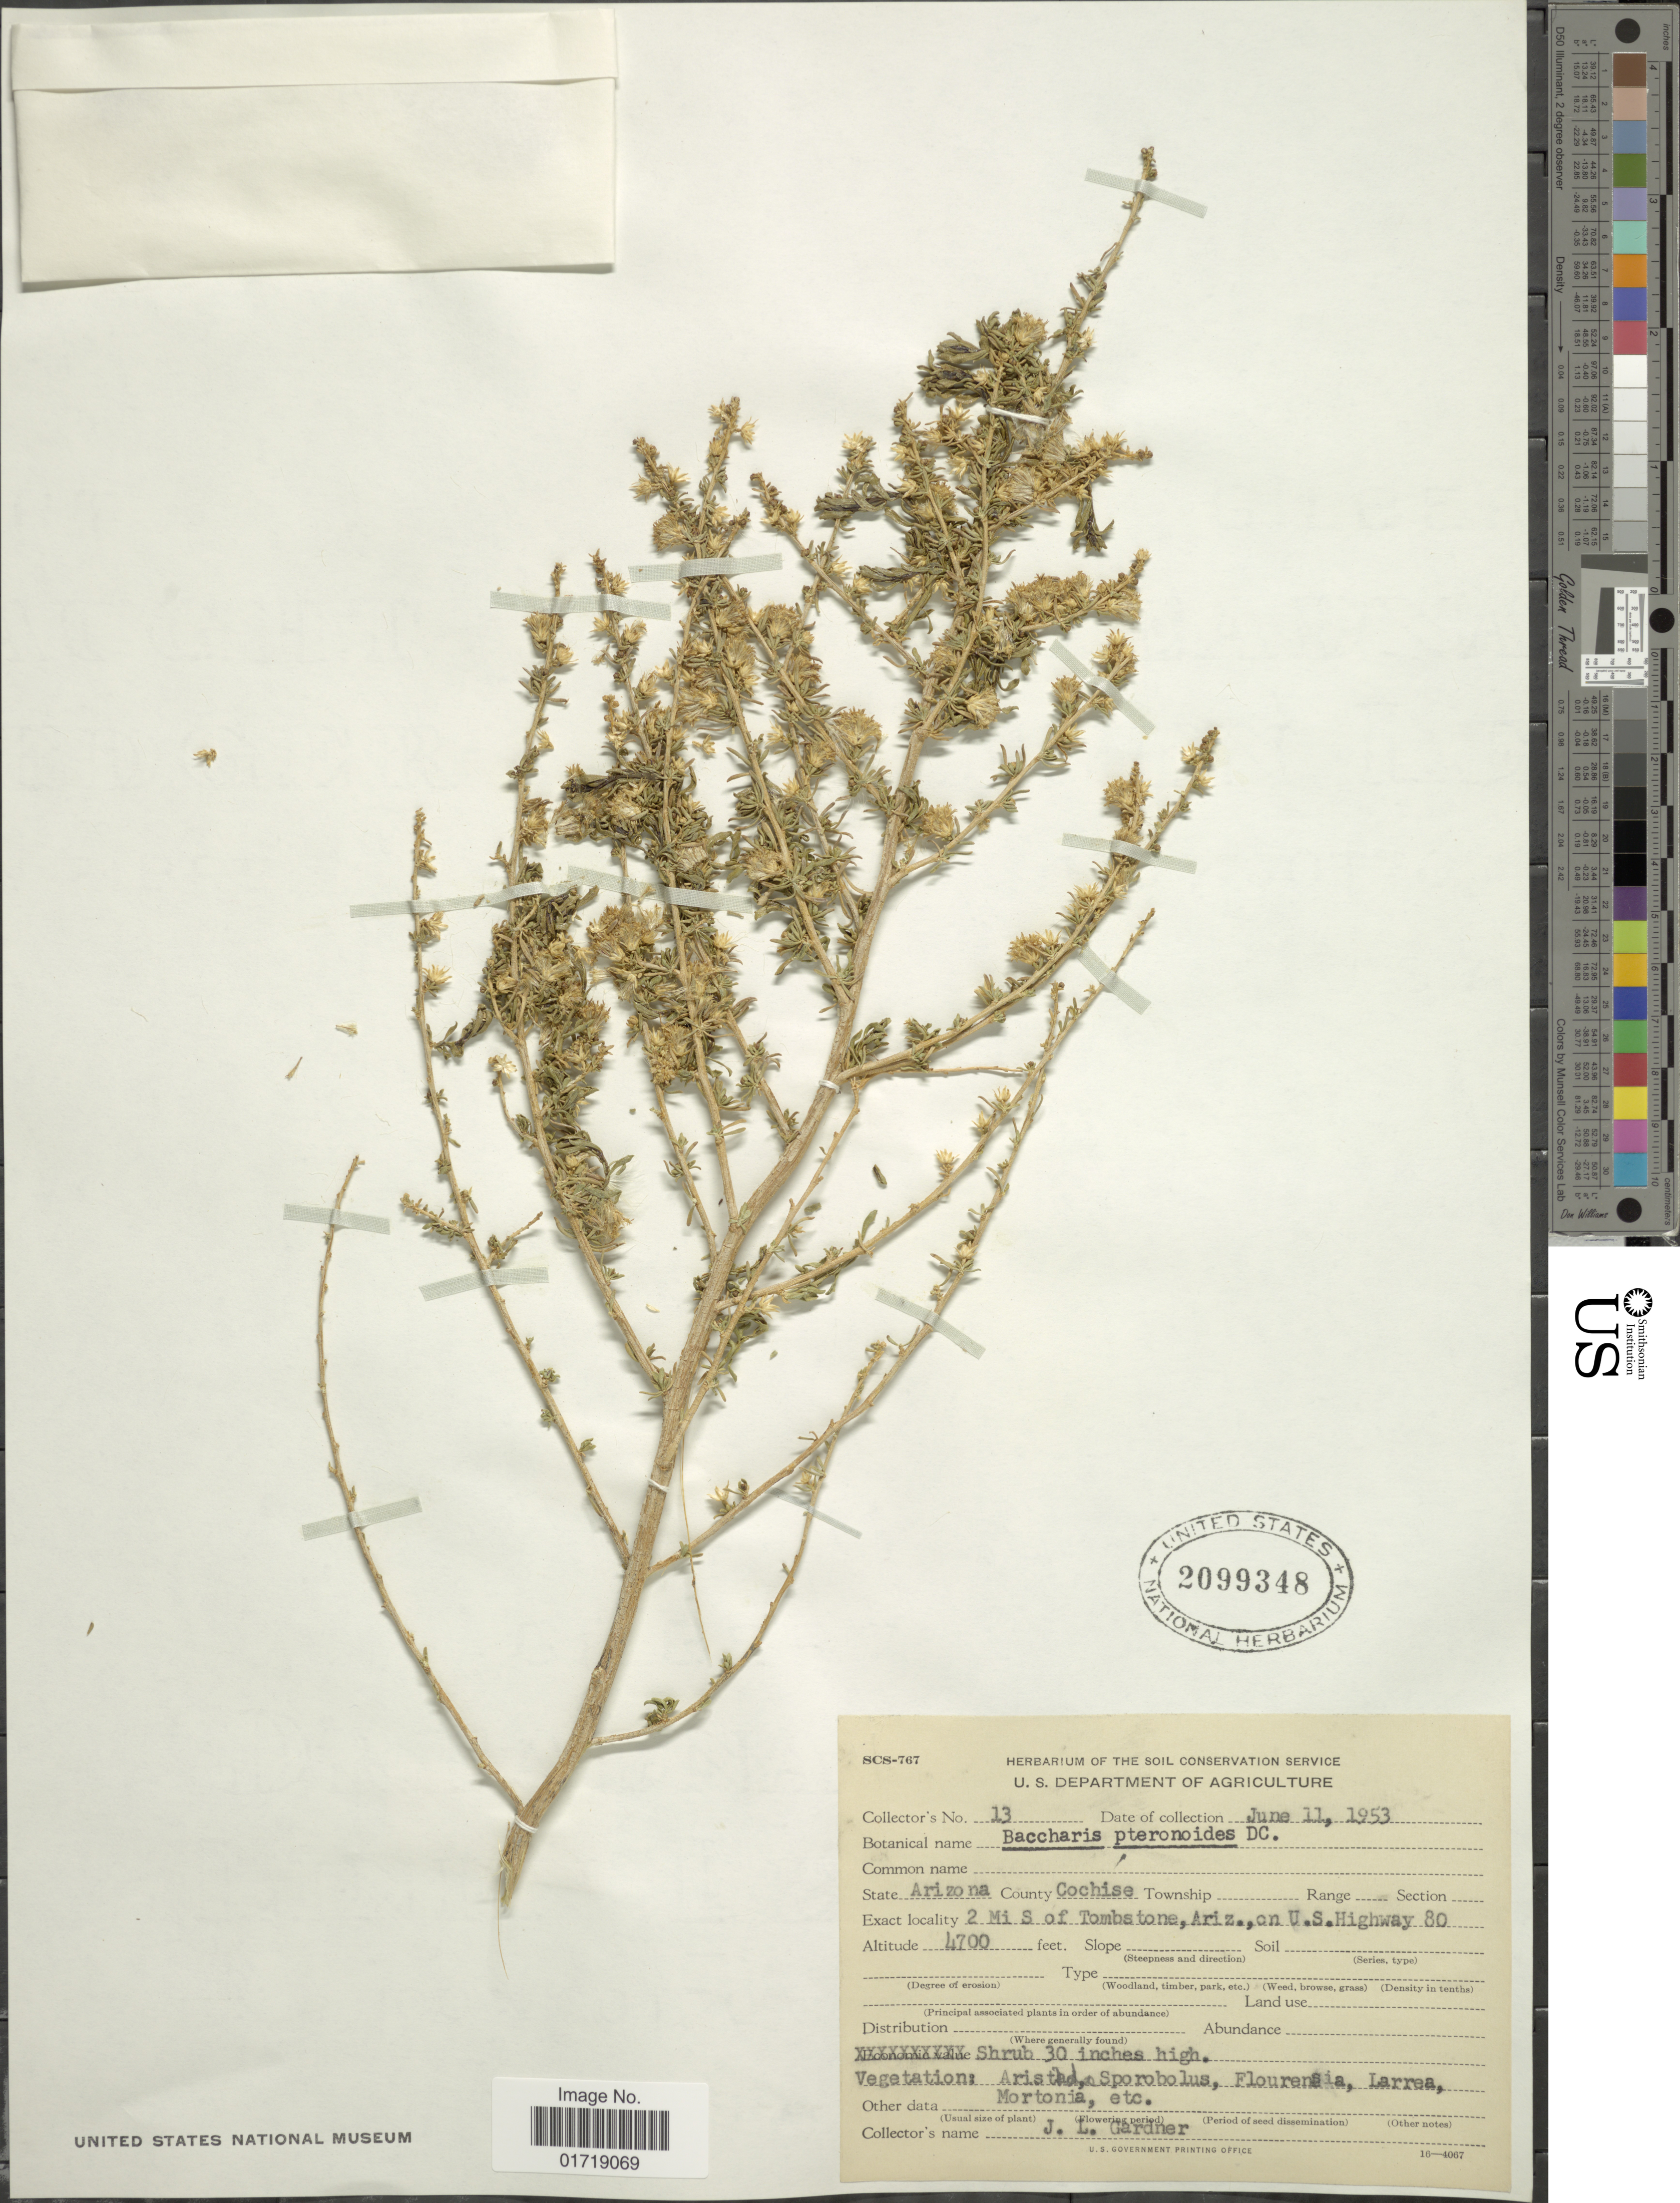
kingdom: Plantae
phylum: Tracheophyta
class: Magnoliopsida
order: Asterales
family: Asteraceae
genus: Baccharis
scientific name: Baccharis pteronioides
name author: DC.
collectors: J. L. Gardner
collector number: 13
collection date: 1953-06-11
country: United States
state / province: Arizona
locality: State Arizona, County Cochise, 2 mi S of Tombstone, Ariz., On U. S. Highway 80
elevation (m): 1433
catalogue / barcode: US 2099348